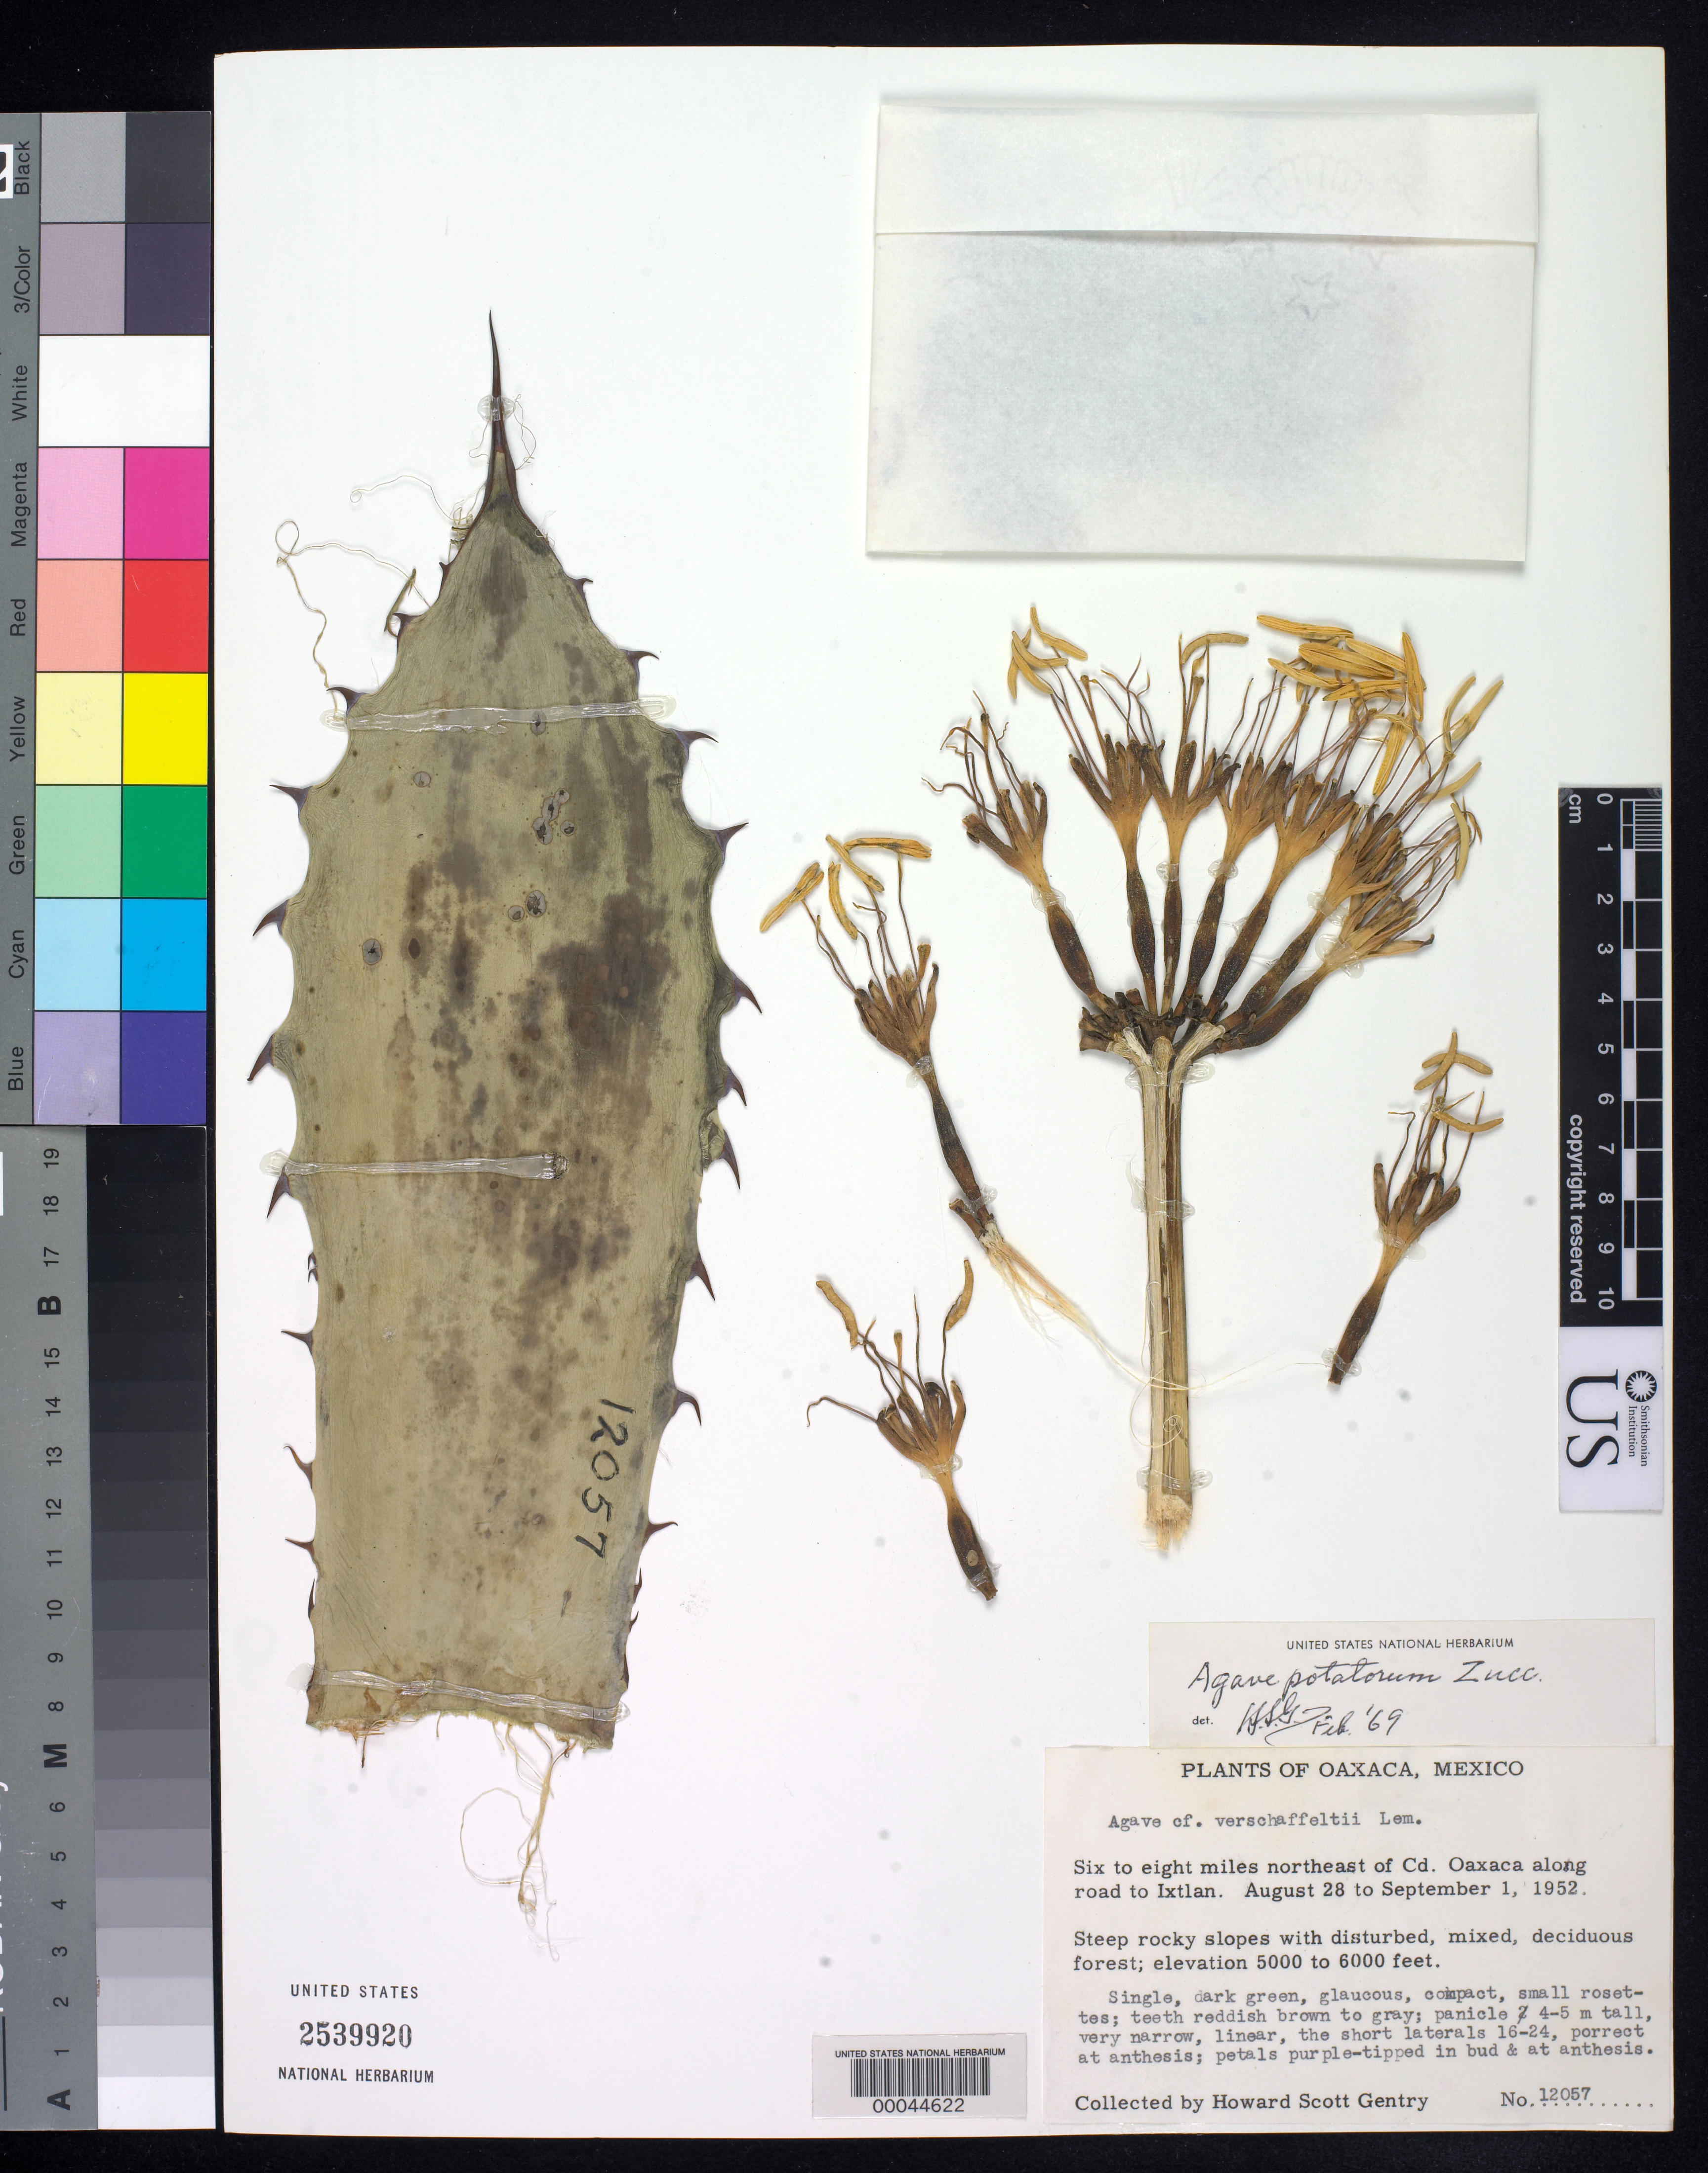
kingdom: Plantae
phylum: Tracheophyta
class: Liliopsida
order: Asparagales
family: Asparagaceae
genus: Agave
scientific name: Agave potatorum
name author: Zucc.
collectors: H. S. Gentry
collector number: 12057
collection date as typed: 28 Aug 1952 to 01 Sep 1952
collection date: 1952-08-28/1952-09-01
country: Mexico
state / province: Oaxaca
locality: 6-8 mi NE of Cd. Oaxaca along road to Ixtlan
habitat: Steep rocky slopes with disturbed, mixed, deciduous forest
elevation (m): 1524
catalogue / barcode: US 2539920